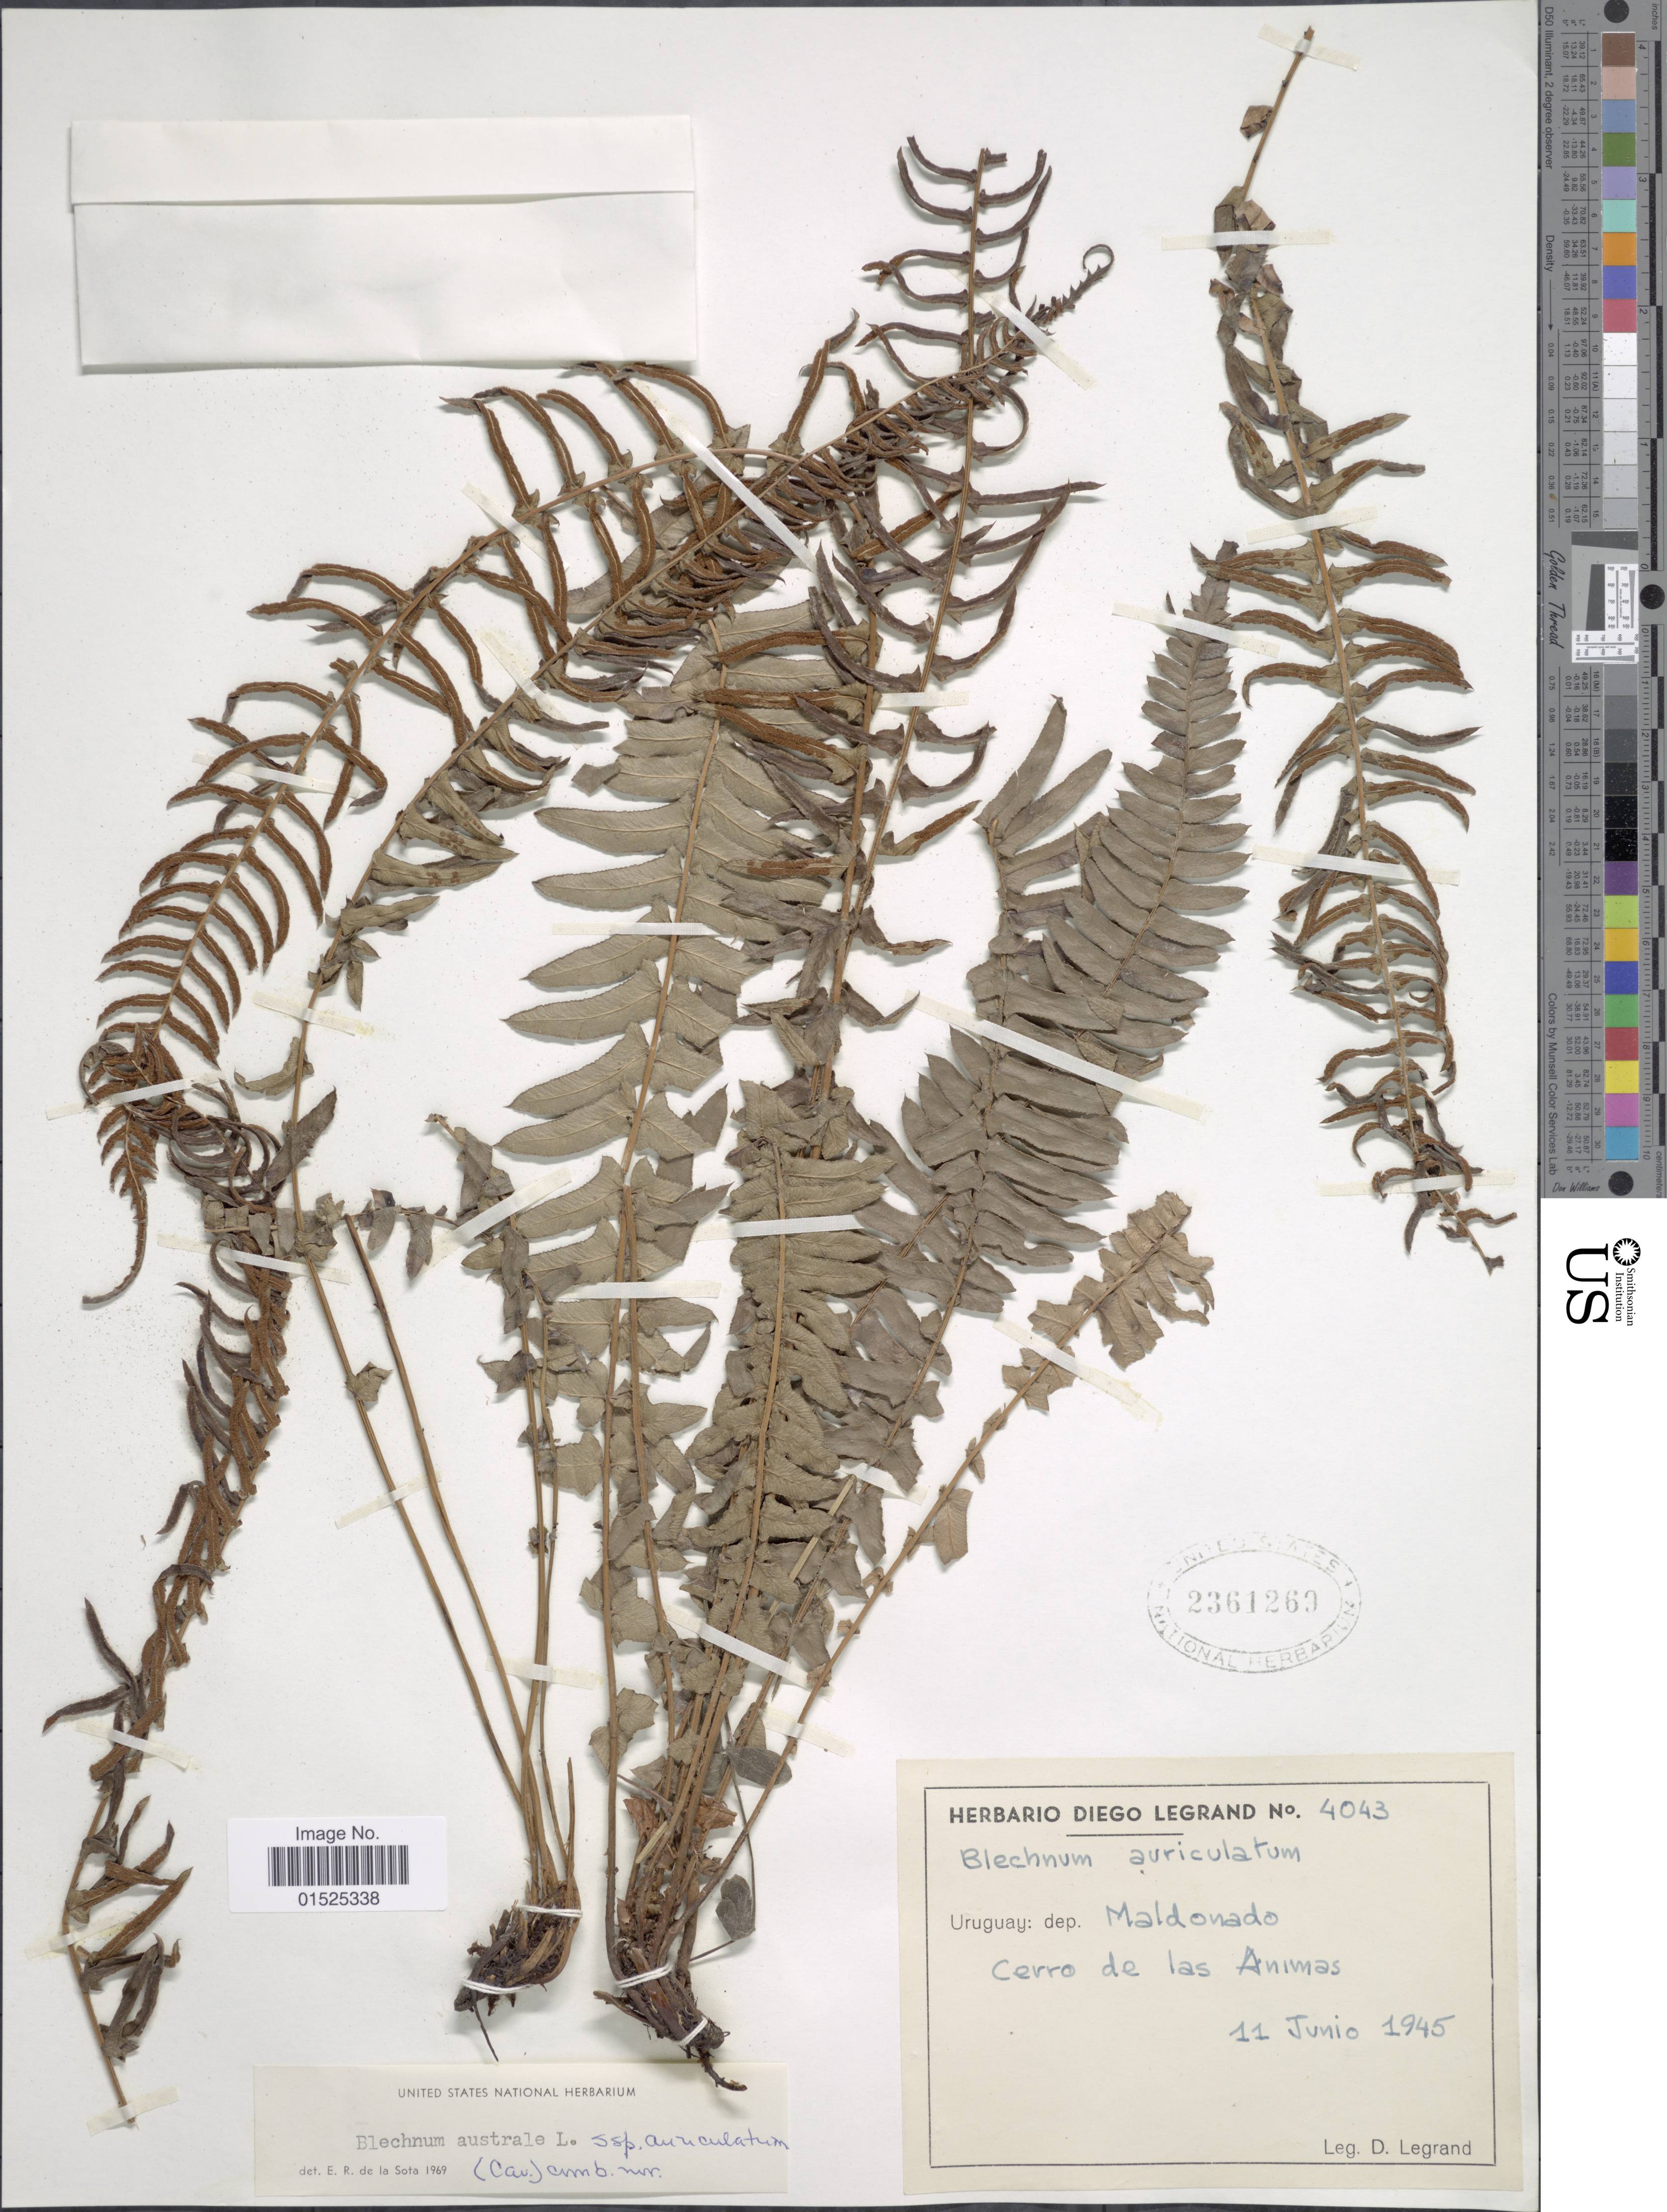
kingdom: Plantae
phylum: Tracheophyta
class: Polypodiopsida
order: Polypodiales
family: Blechnaceae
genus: Blechnum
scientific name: Blechnum australe subsp. auriculatum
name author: (Cav.) de la Sota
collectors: C. D. Legrand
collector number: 4043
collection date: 1945-06-11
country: Uruguay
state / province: Maldonado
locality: Cerro de las Animas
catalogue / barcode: US 2361260